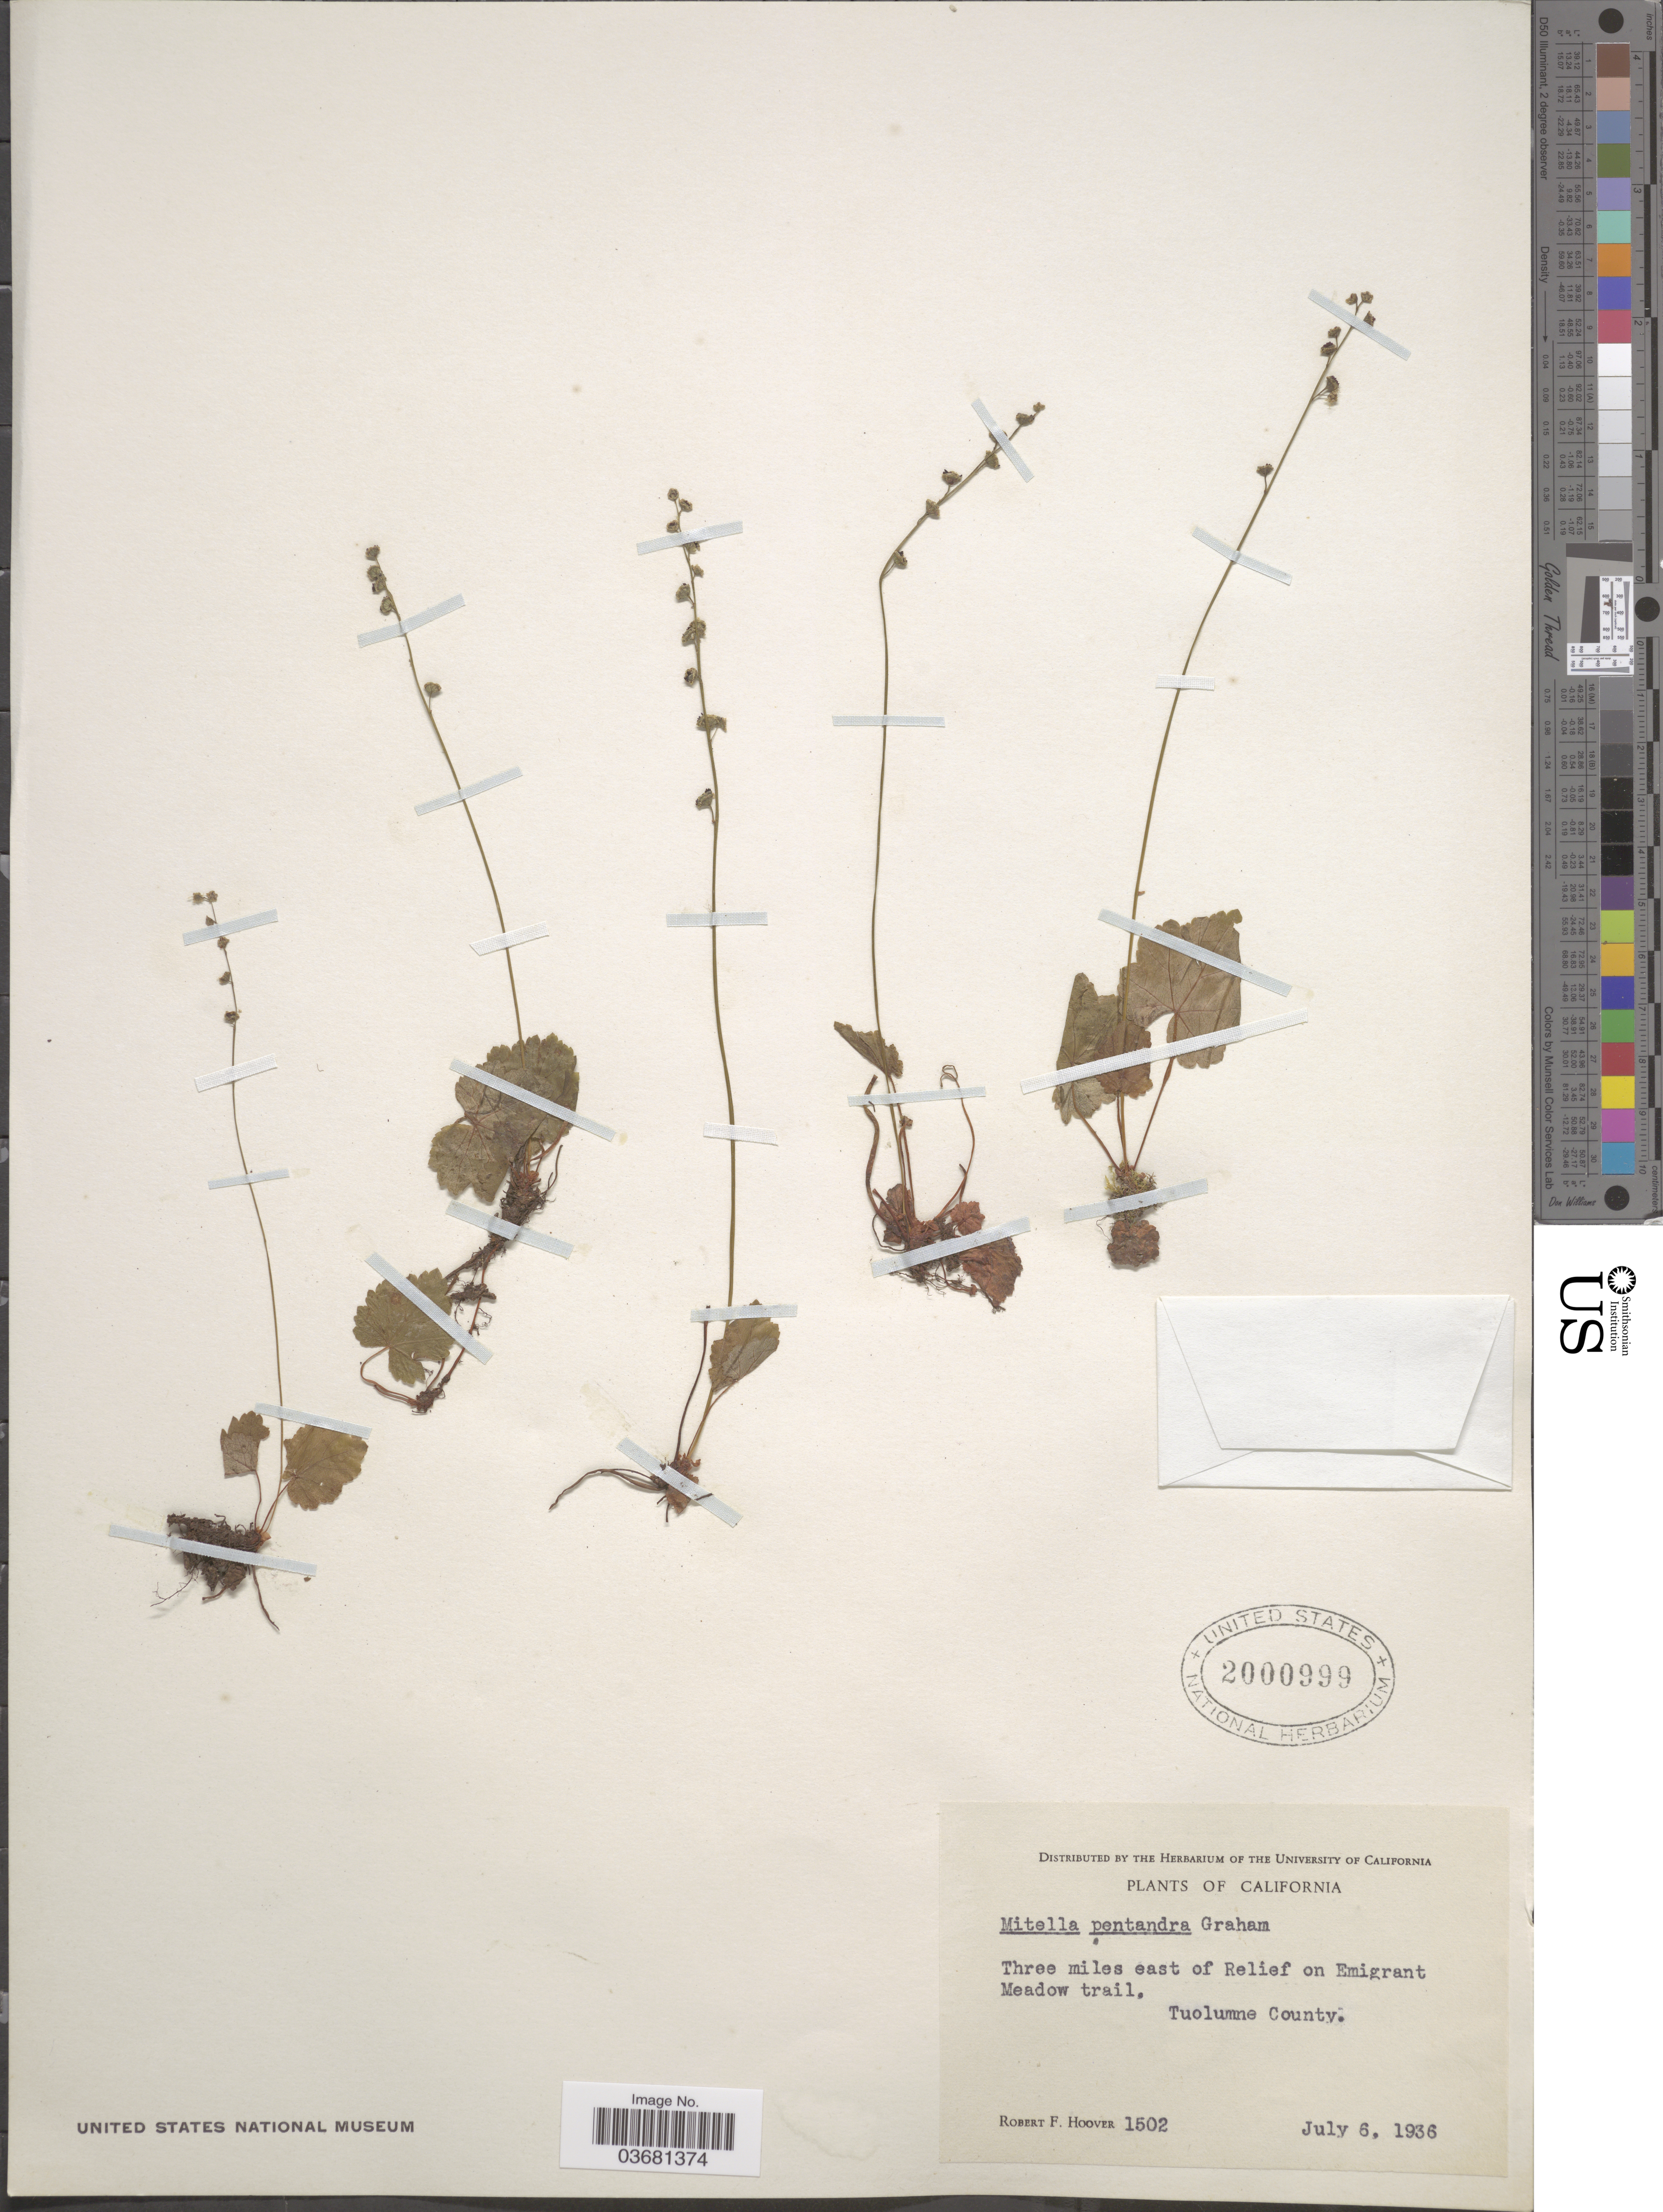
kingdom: Plantae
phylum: Tracheophyta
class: Magnoliopsida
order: Saxifragales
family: Saxifragaceae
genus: Mitella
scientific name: Mitella pentandra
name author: Hook.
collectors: R. F. Hoover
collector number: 1502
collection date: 1936-07-06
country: United States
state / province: California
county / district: Tuolumne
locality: Three miles east of Relief on Emigrant Meadow trail, Tuolumne County.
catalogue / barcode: US 2000999